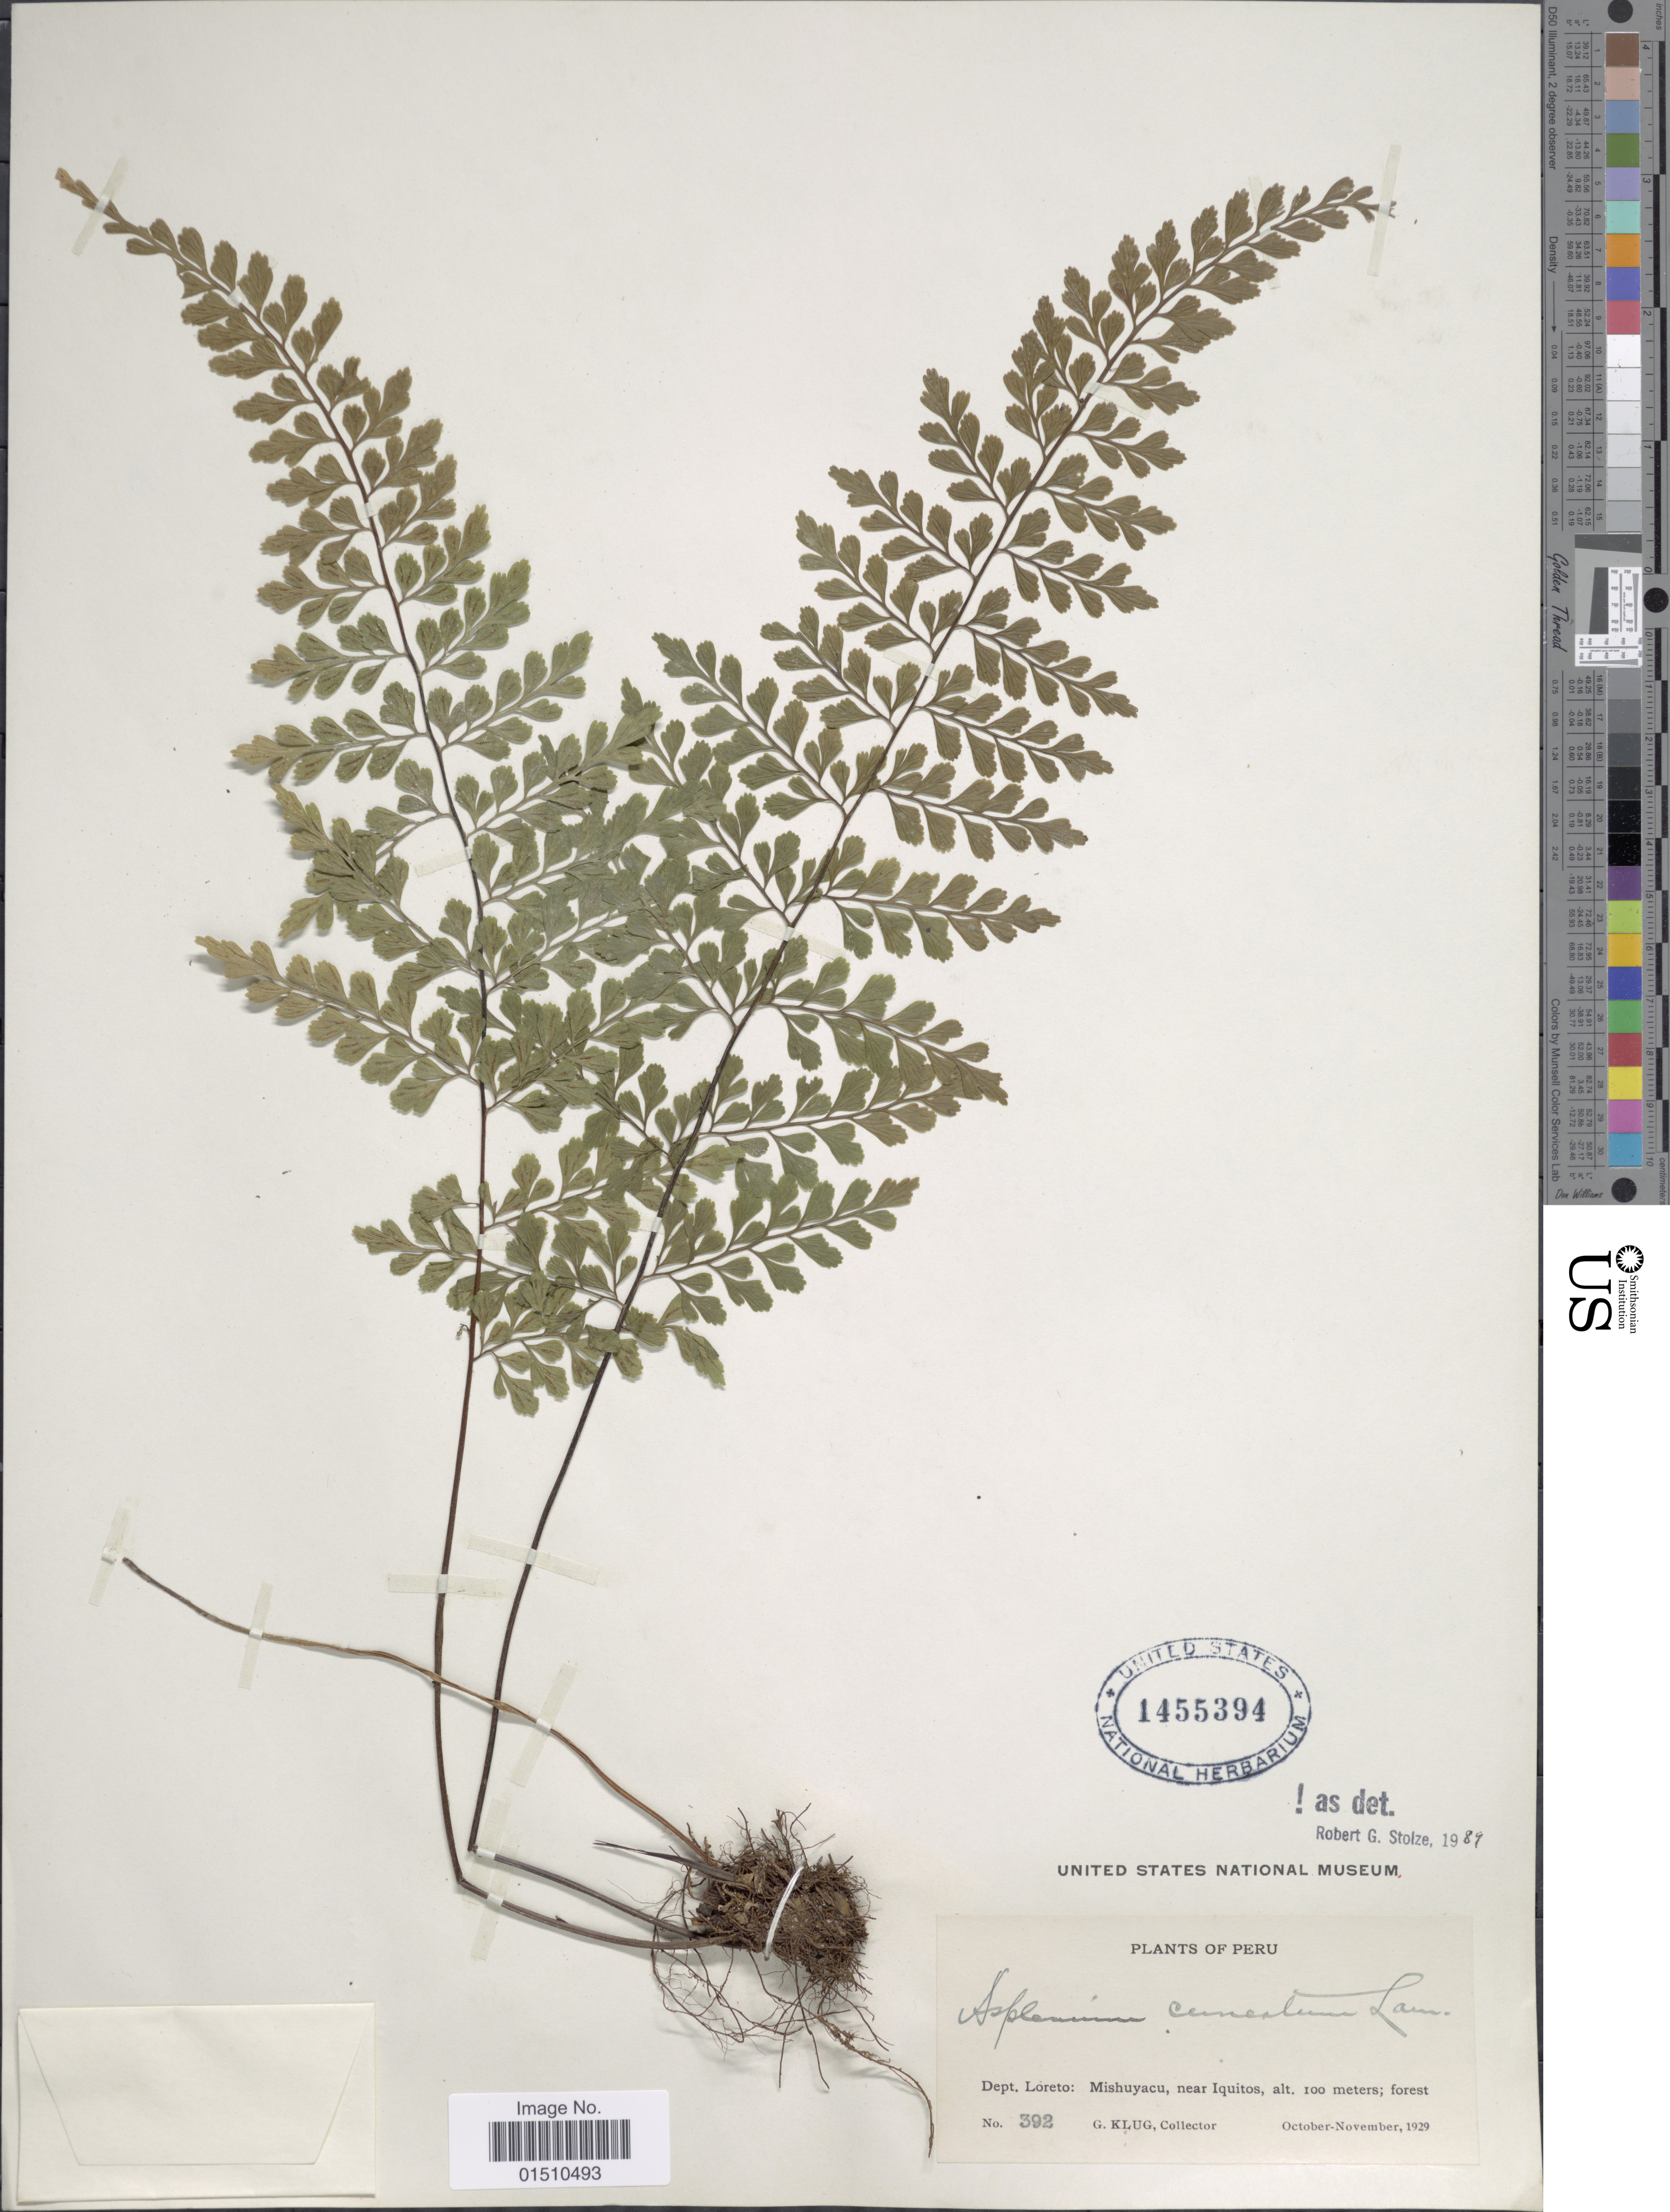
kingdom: Plantae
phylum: Tracheophyta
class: Polypodiopsida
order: Polypodiales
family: Aspleniaceae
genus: Asplenium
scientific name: Asplenium cuneatum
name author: Lam.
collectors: G. Klug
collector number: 392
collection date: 1929-10/1929-11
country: Peru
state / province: Loreto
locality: Peru, dept. Loreto: Mishuyacu, near Iquitos.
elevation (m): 100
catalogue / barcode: US 1455394